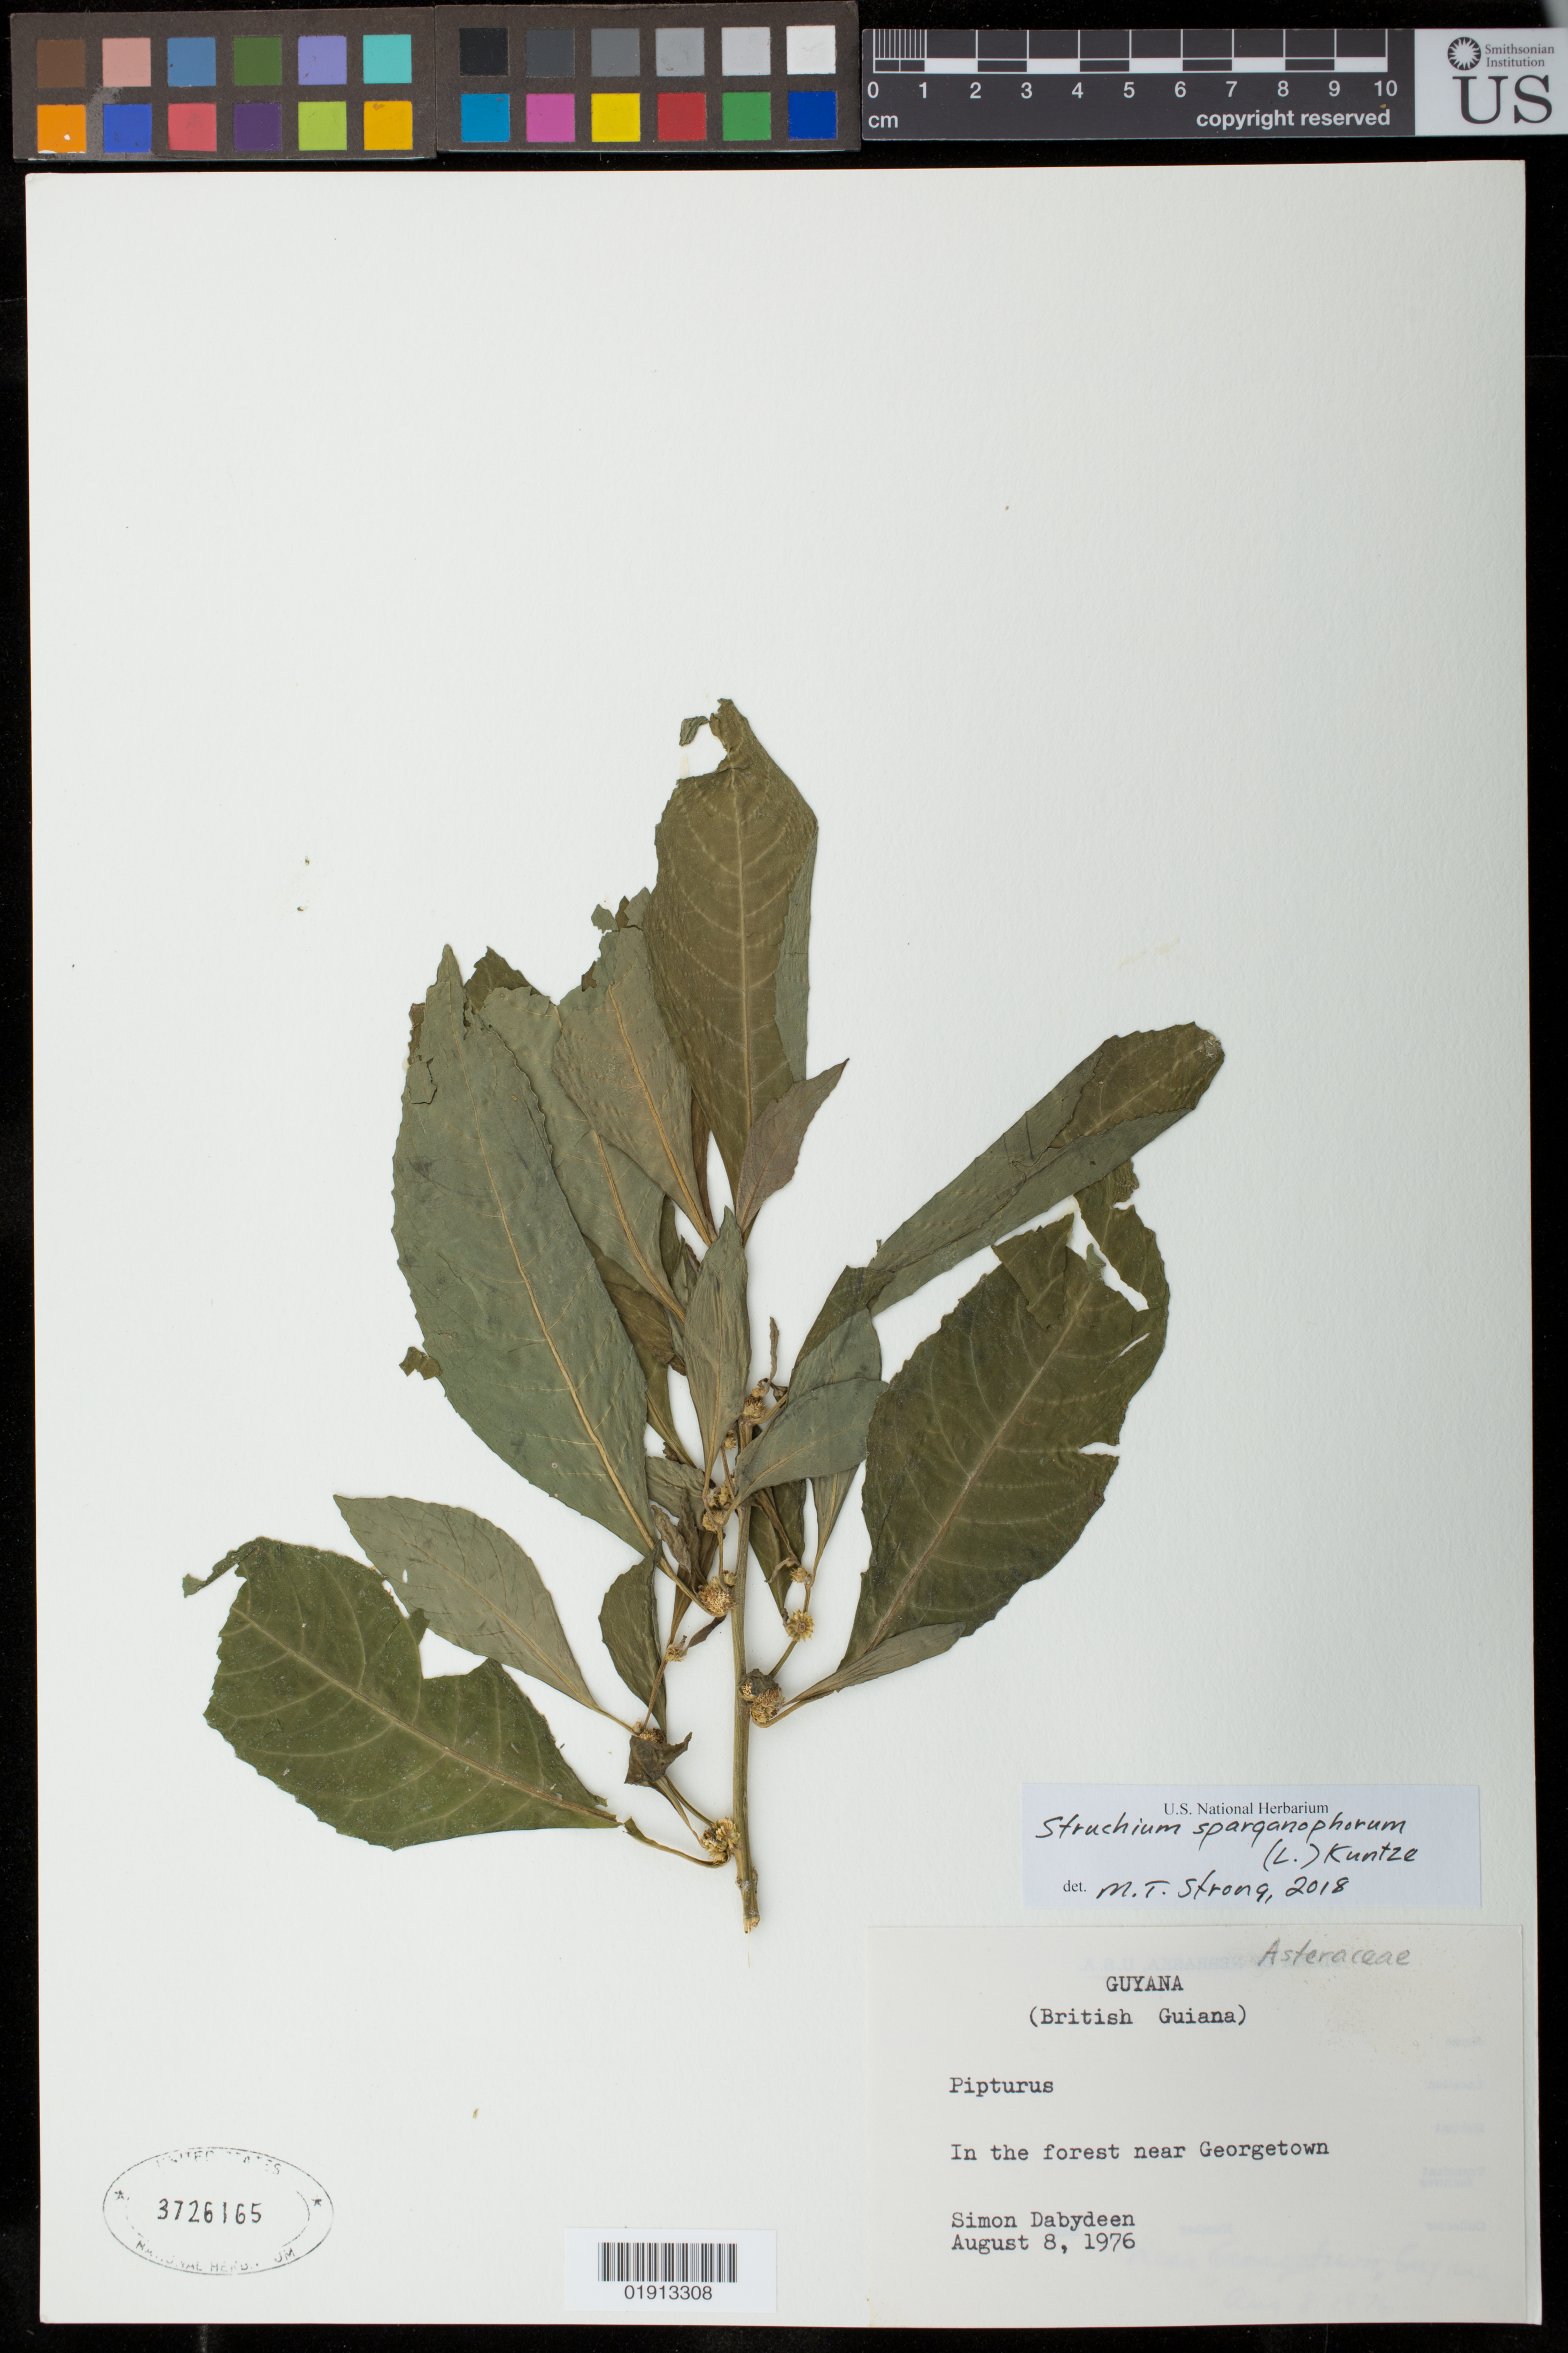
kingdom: Plantae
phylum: Tracheophyta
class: Magnoliopsida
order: Asterales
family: Asteraceae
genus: Struchium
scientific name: Struchium sparganophorum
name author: (L.) Kuntze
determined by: Strong, Mark T., (BOT), Smithsonian Institution - National Museum of Natural History (UNITED STATES)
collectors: S. Dabydeen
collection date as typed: August 8, 1976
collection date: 1976-08-08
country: Guyana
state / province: Demerara-Mahaica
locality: In the forest near Georgetown.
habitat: In forest.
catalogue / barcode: US 3726165